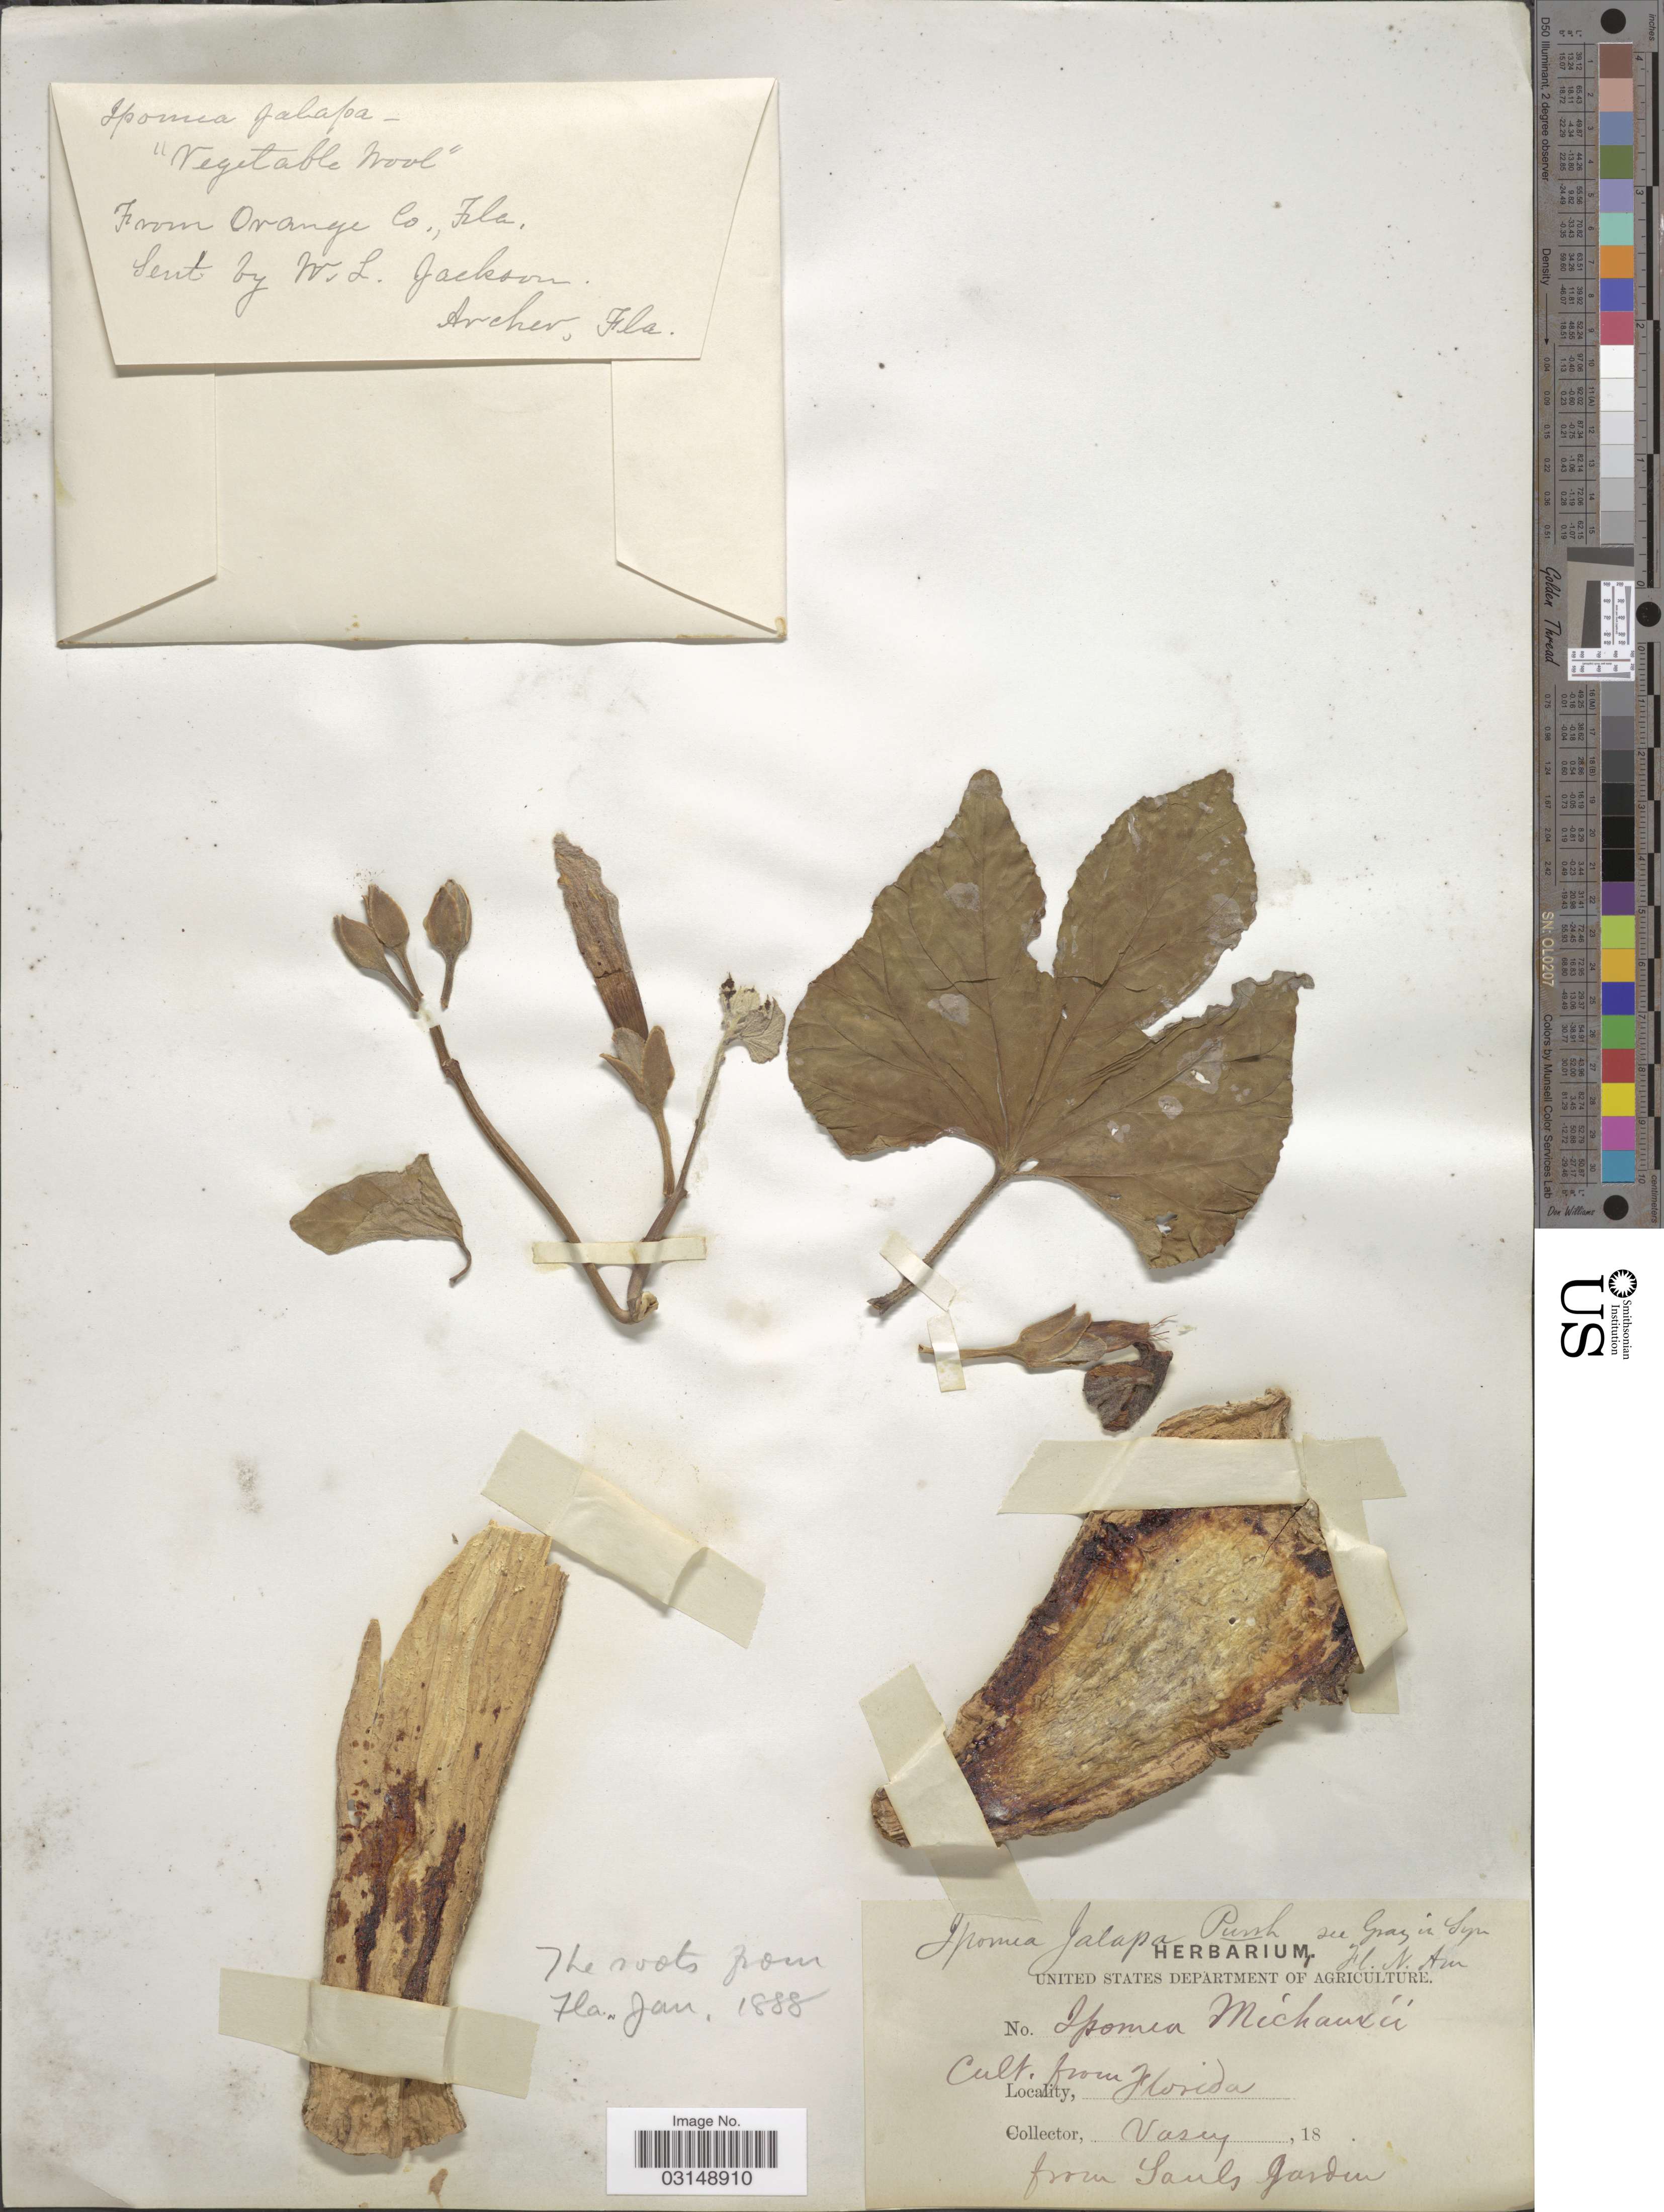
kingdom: Plantae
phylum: Tracheophyta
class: Magnoliopsida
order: Solanales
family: Convolvulaceae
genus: Ipomoea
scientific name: Ipomoea macrorhiza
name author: Michx.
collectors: Vasey, --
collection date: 1888-01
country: United States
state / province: Florida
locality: From Sauls Garden.